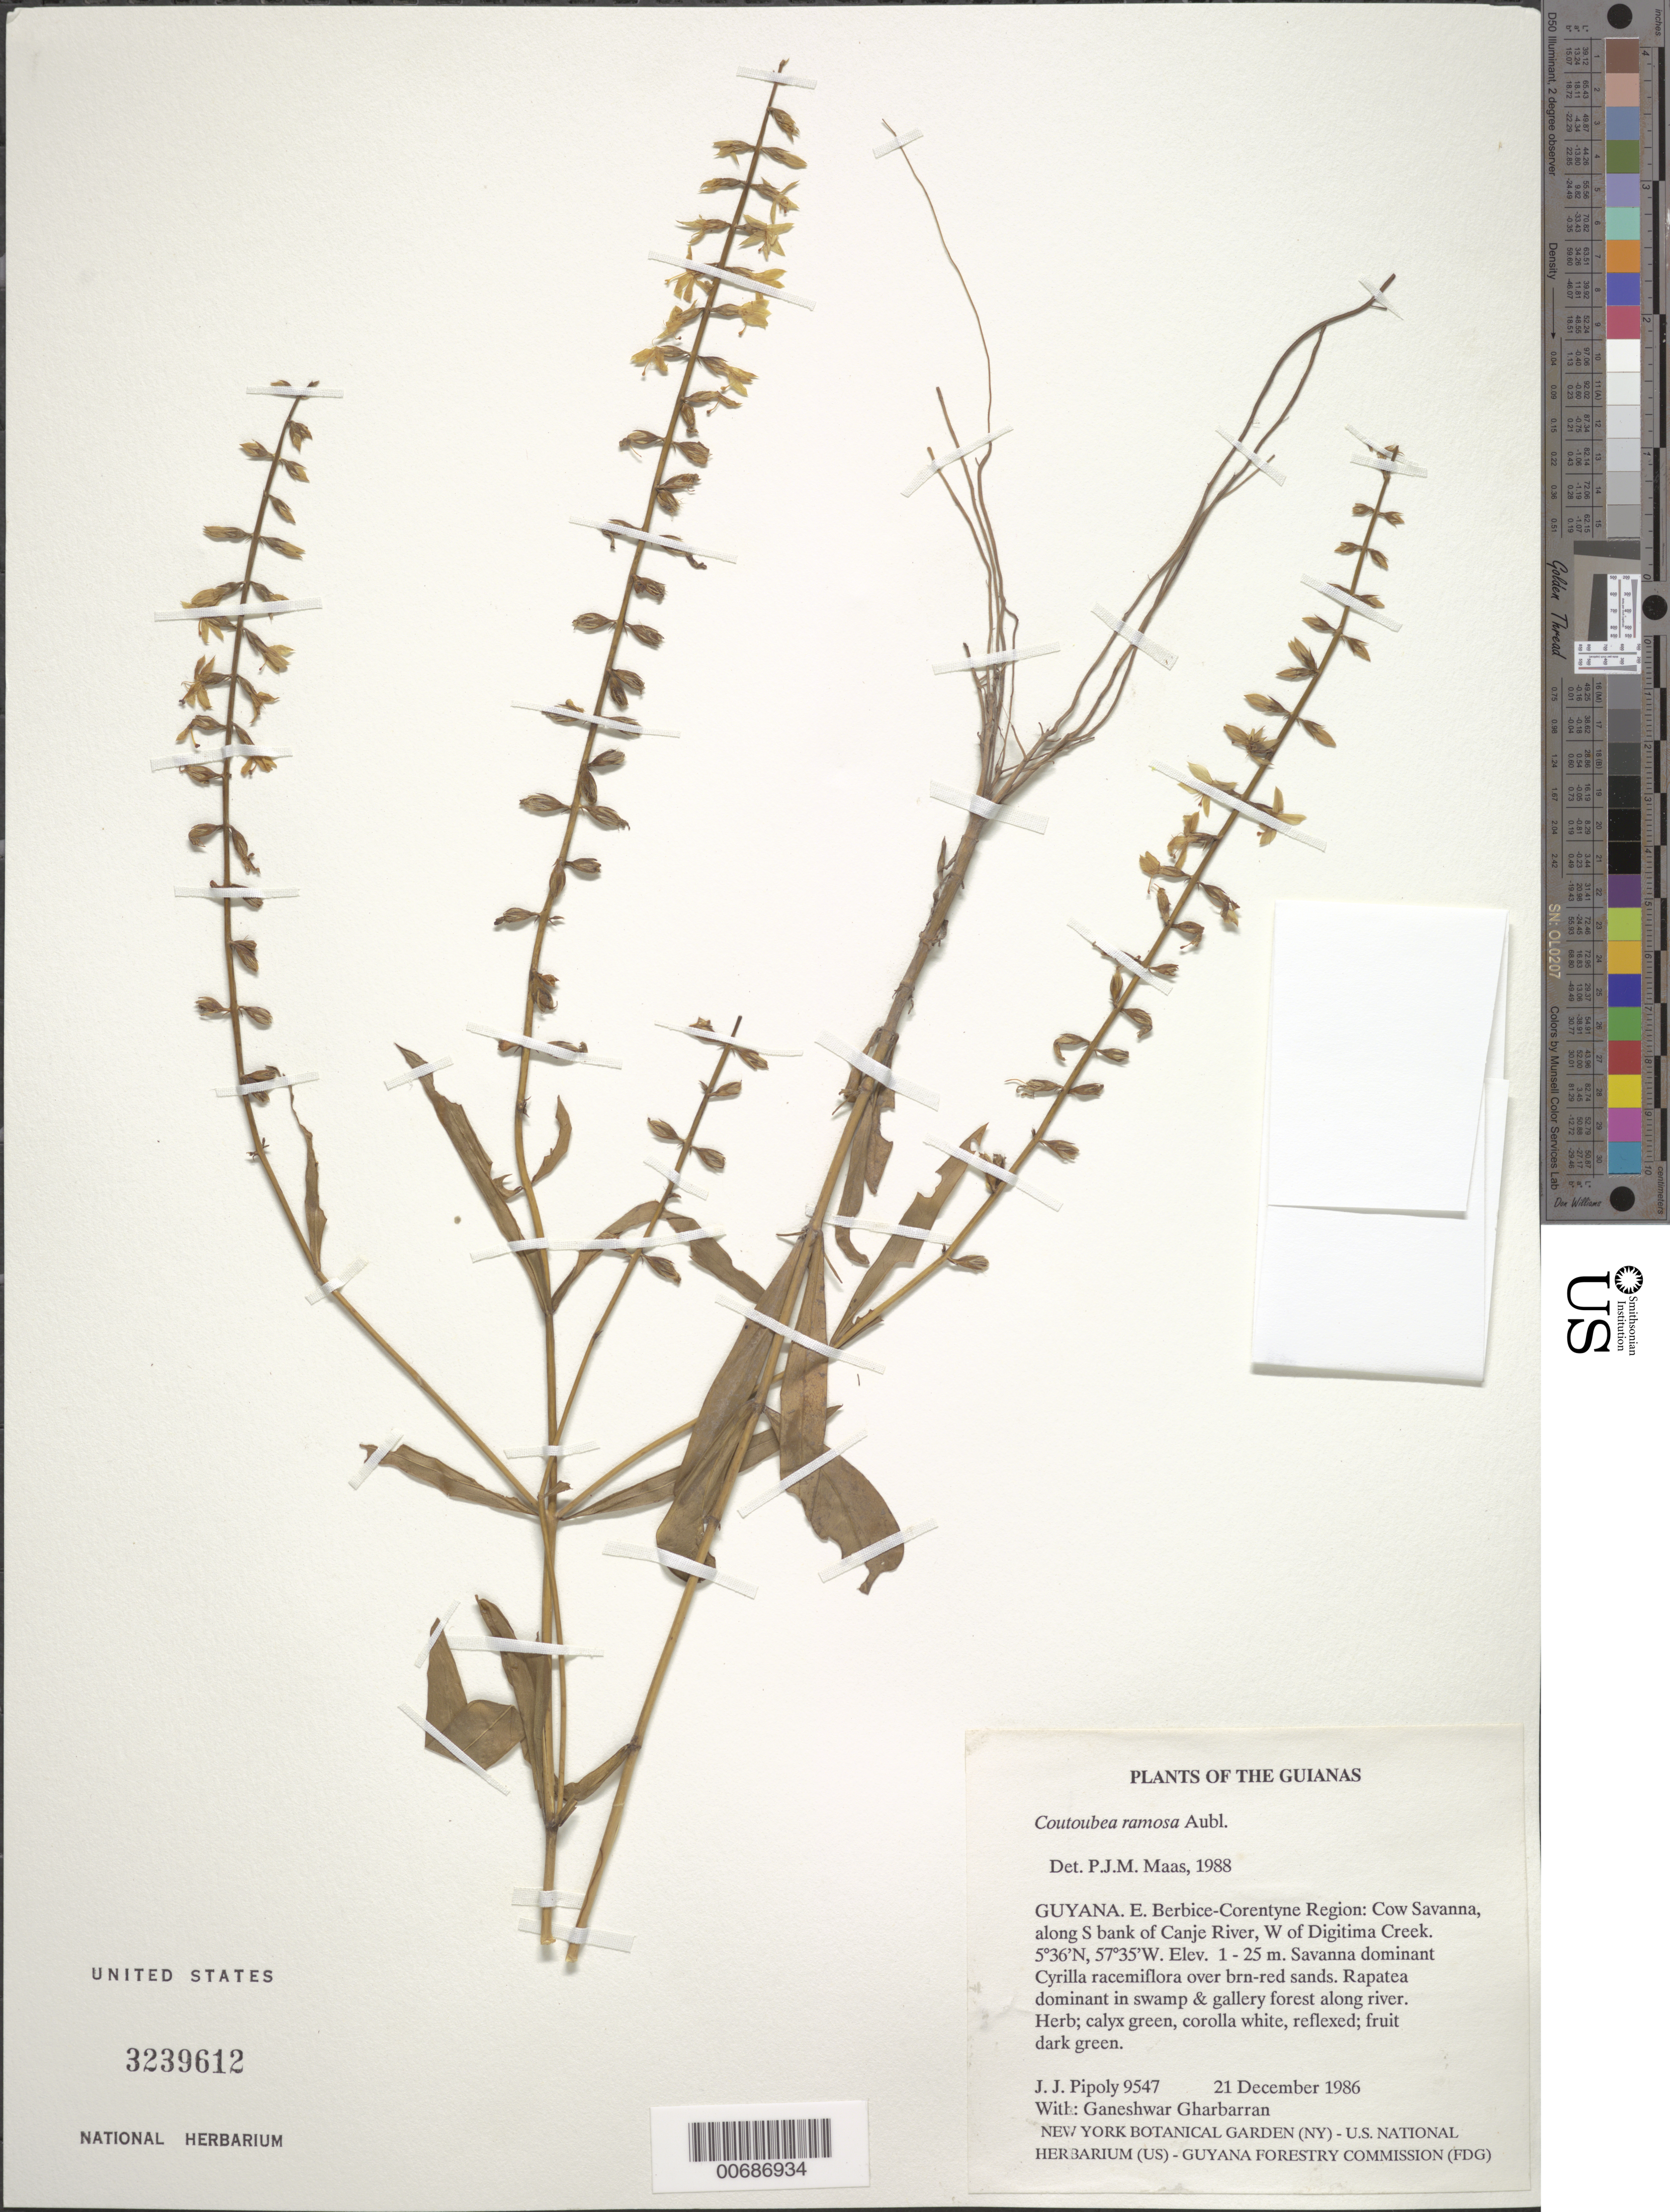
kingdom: Plantae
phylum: Tracheophyta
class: Magnoliopsida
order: Gentianales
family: Gentianaceae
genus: Coutoubea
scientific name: Coutoubea ramosa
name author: Aubl.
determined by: Maas, Paul J. M.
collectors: J. J. Pipoly & G. Gharbarran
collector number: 9547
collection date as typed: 21 December 1986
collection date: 1986-12-21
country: Guyana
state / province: E. Berbice-Corentyne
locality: Cow savanna, along S bank of Canje River, W of Digitima Creek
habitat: Savanna dominant Cyrilla racemiflora over brn-red sands. Rapatea dominant in swamp & gallery forest along river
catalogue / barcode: US 3239612